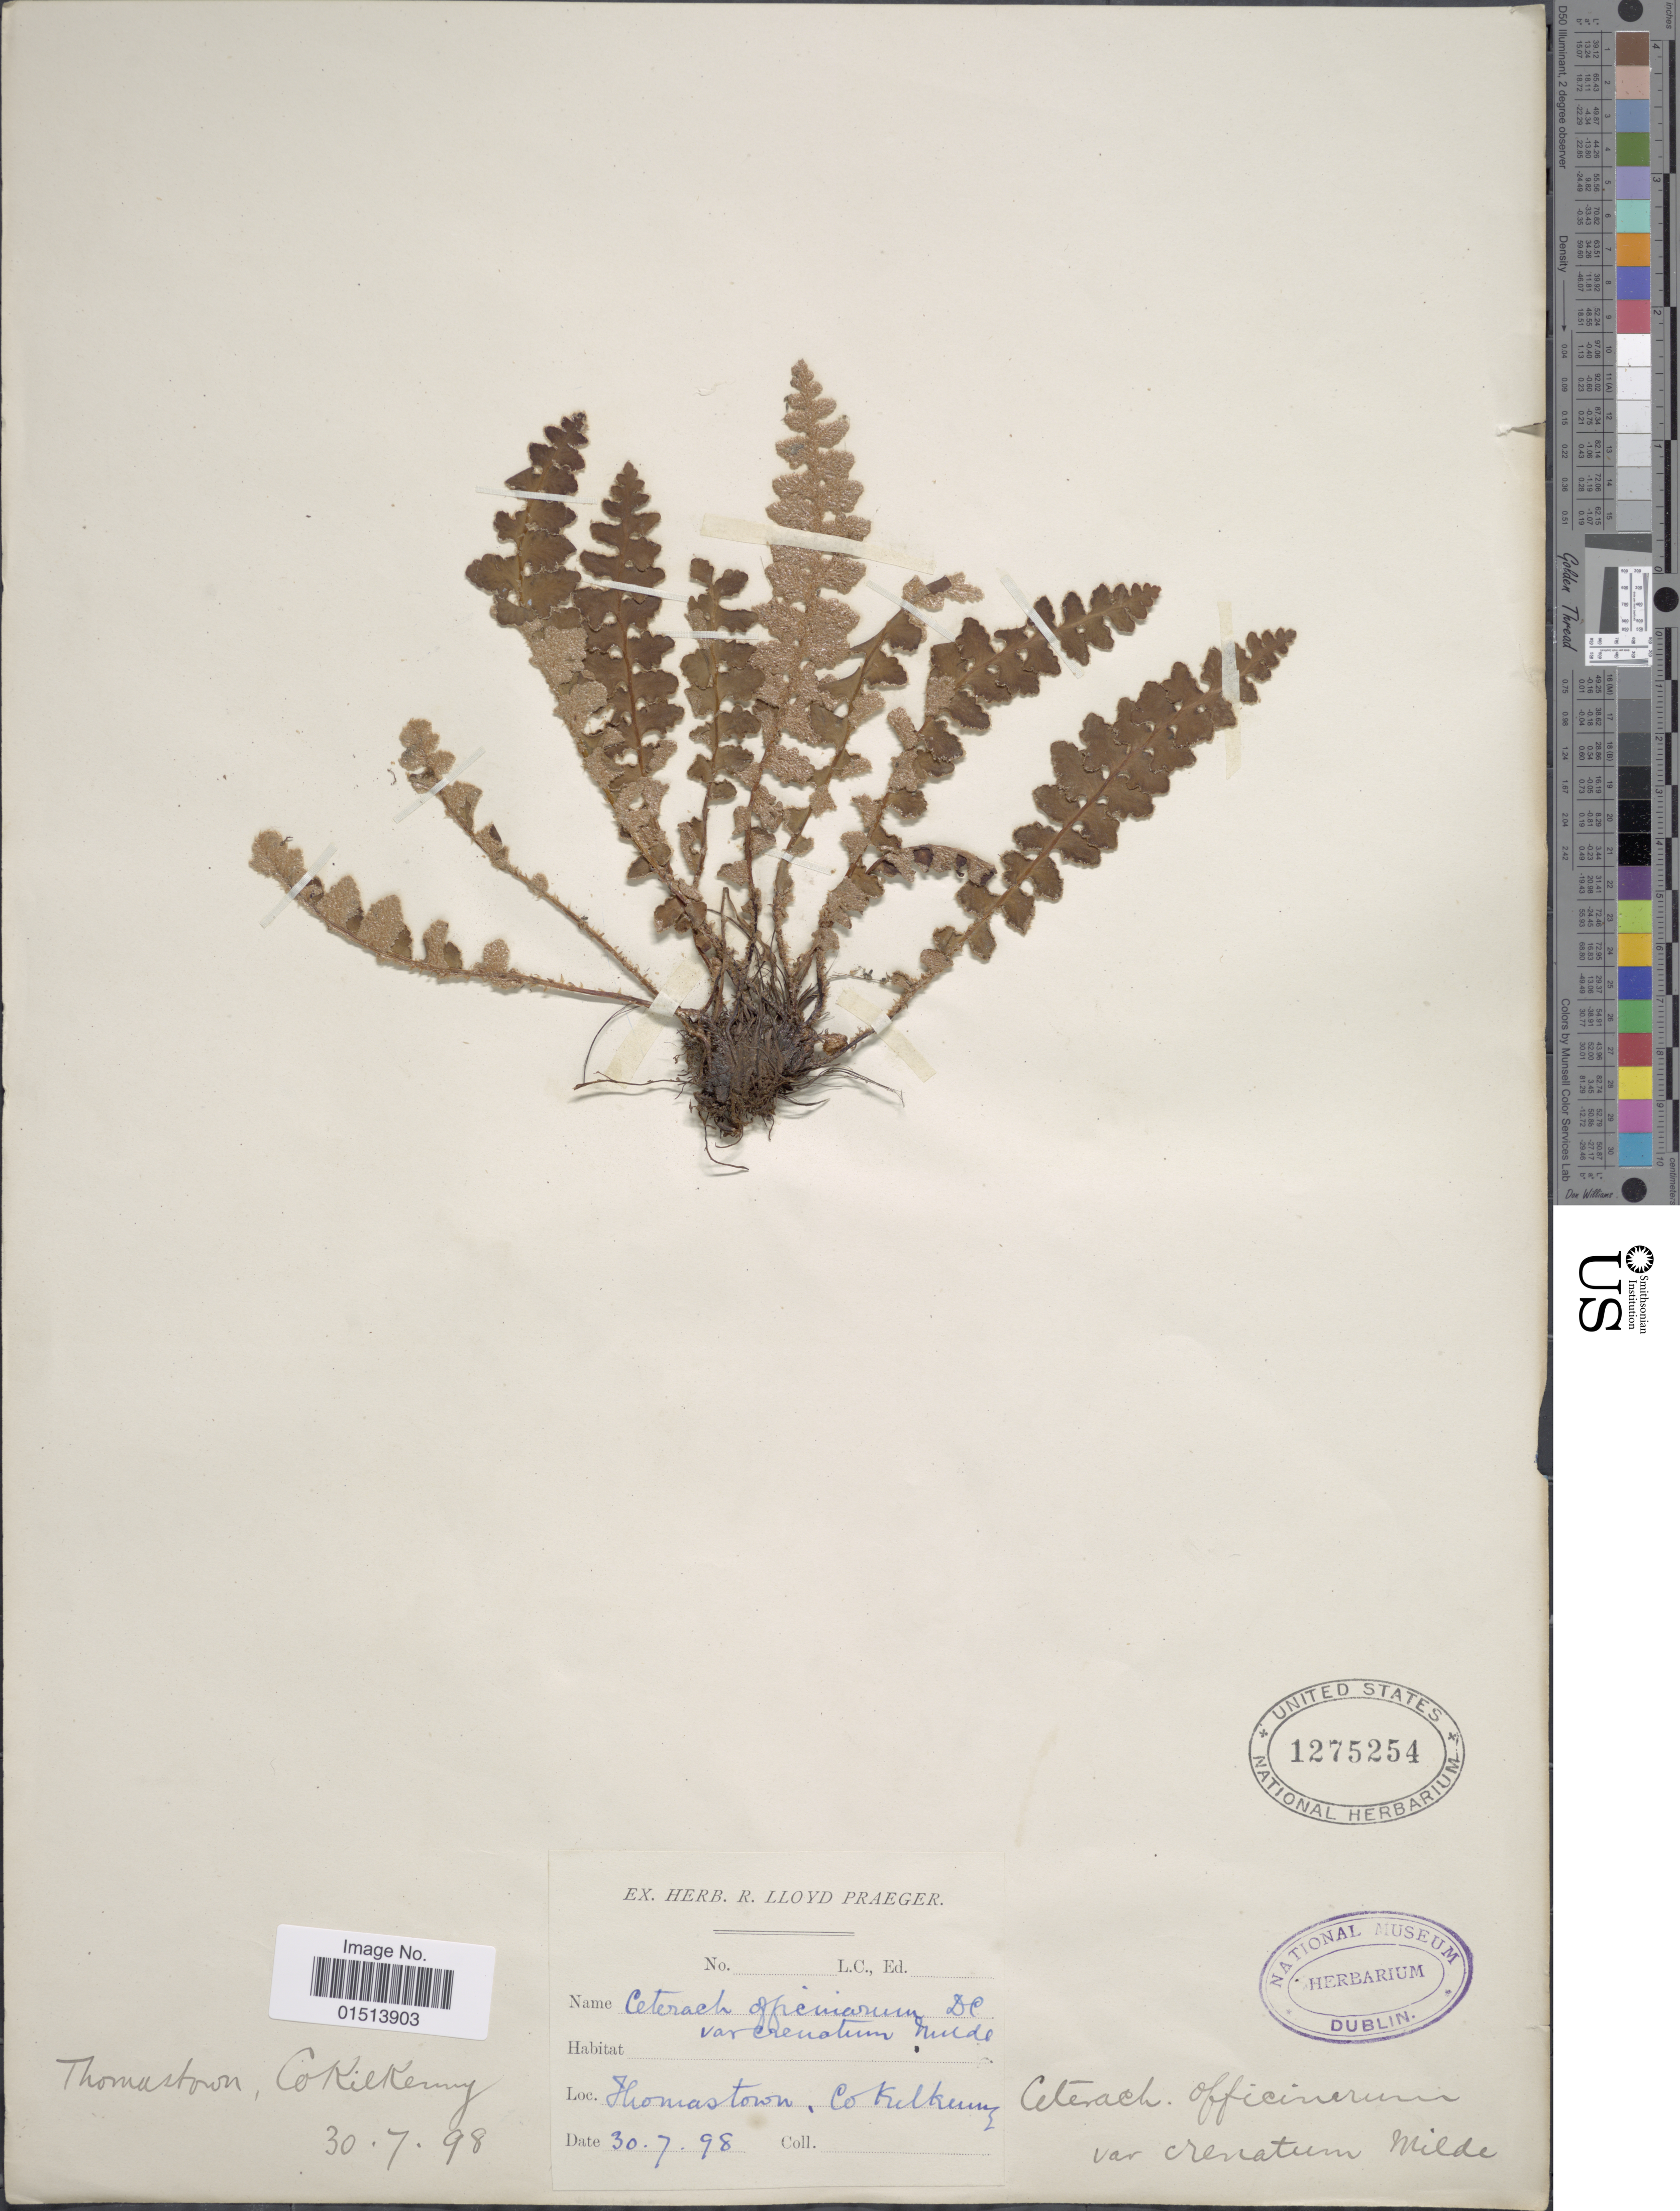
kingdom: Plantae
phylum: Tracheophyta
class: Polypodiopsida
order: Polypodiales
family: Aspleniaceae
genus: Asplenium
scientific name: Asplenium officinarum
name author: DC.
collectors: R. Praeger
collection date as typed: Transcribed d/m/y: 30/7/98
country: Ireland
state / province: Leinster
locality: Thomastown, Co Kilkenny.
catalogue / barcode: US 1275254